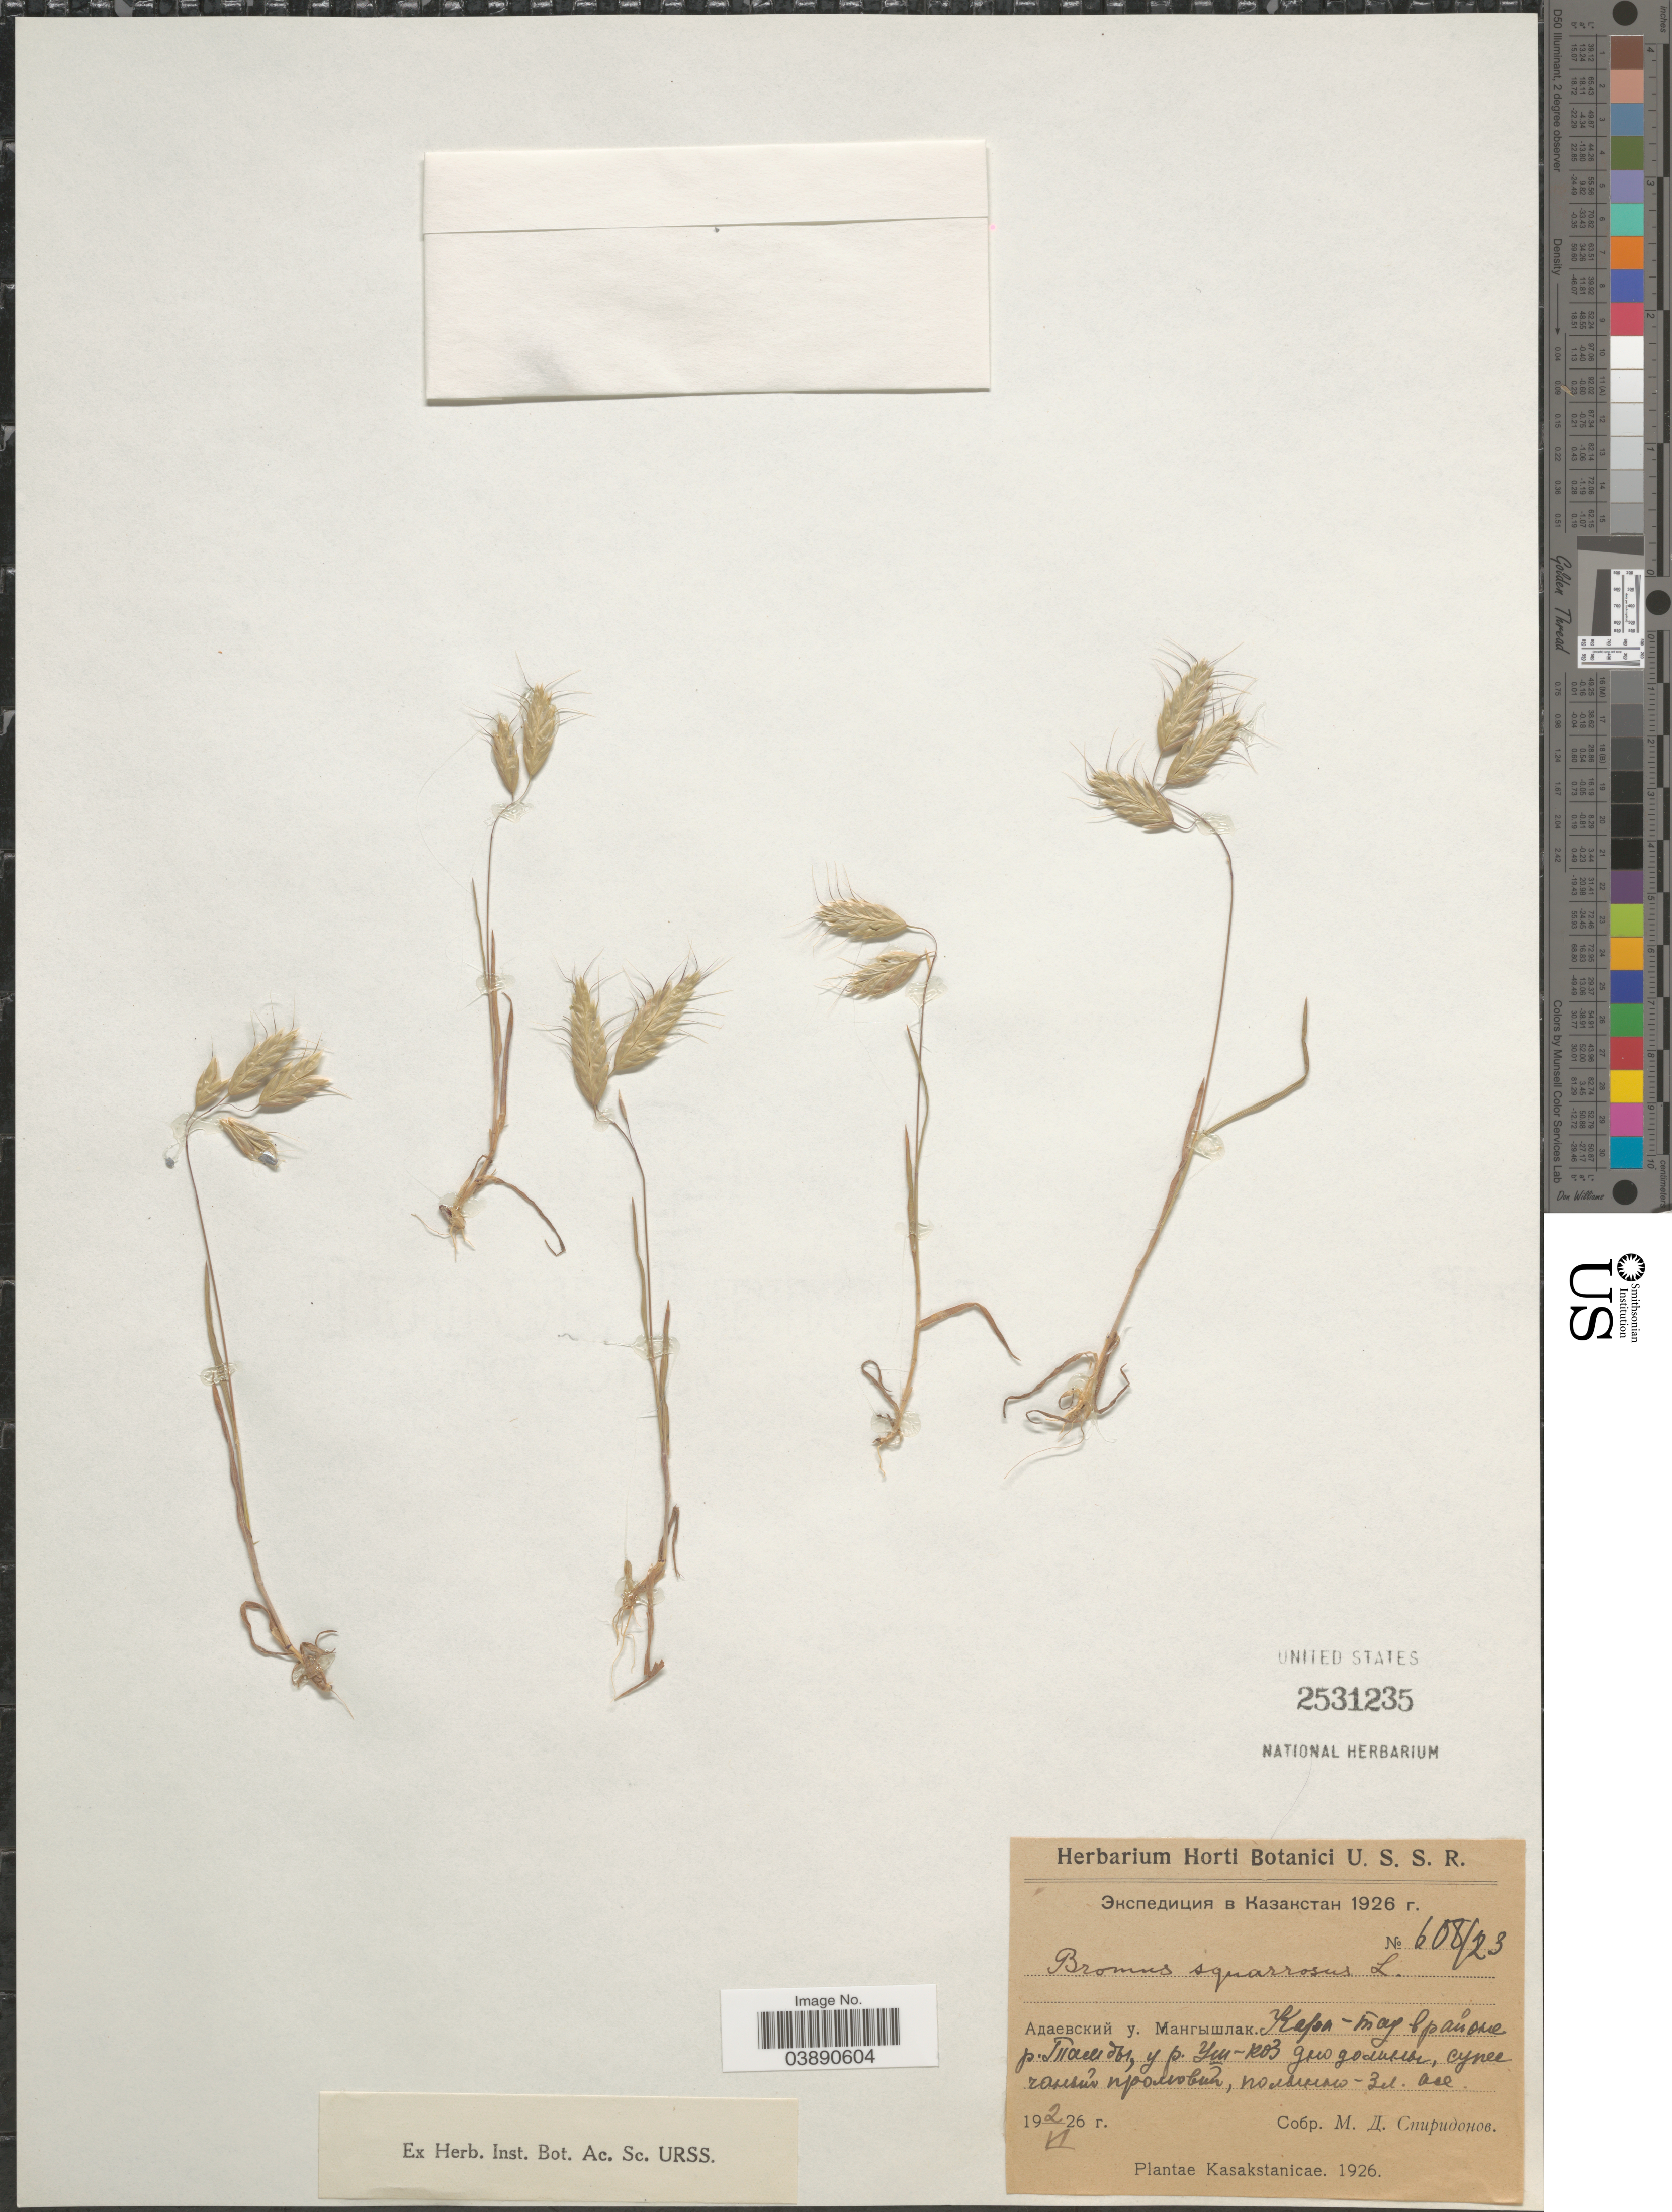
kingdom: Plantae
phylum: Tracheophyta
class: Liliopsida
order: Poales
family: Poaceae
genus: Bromus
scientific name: Bromus squarrosus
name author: L.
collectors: M. Spiridonov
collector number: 608/23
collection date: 1926-06-02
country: Kazakhstan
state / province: Mangghystau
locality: Kara-Tau Mts, near Tamdy river, near Ush-Koz river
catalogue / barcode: US 2531235